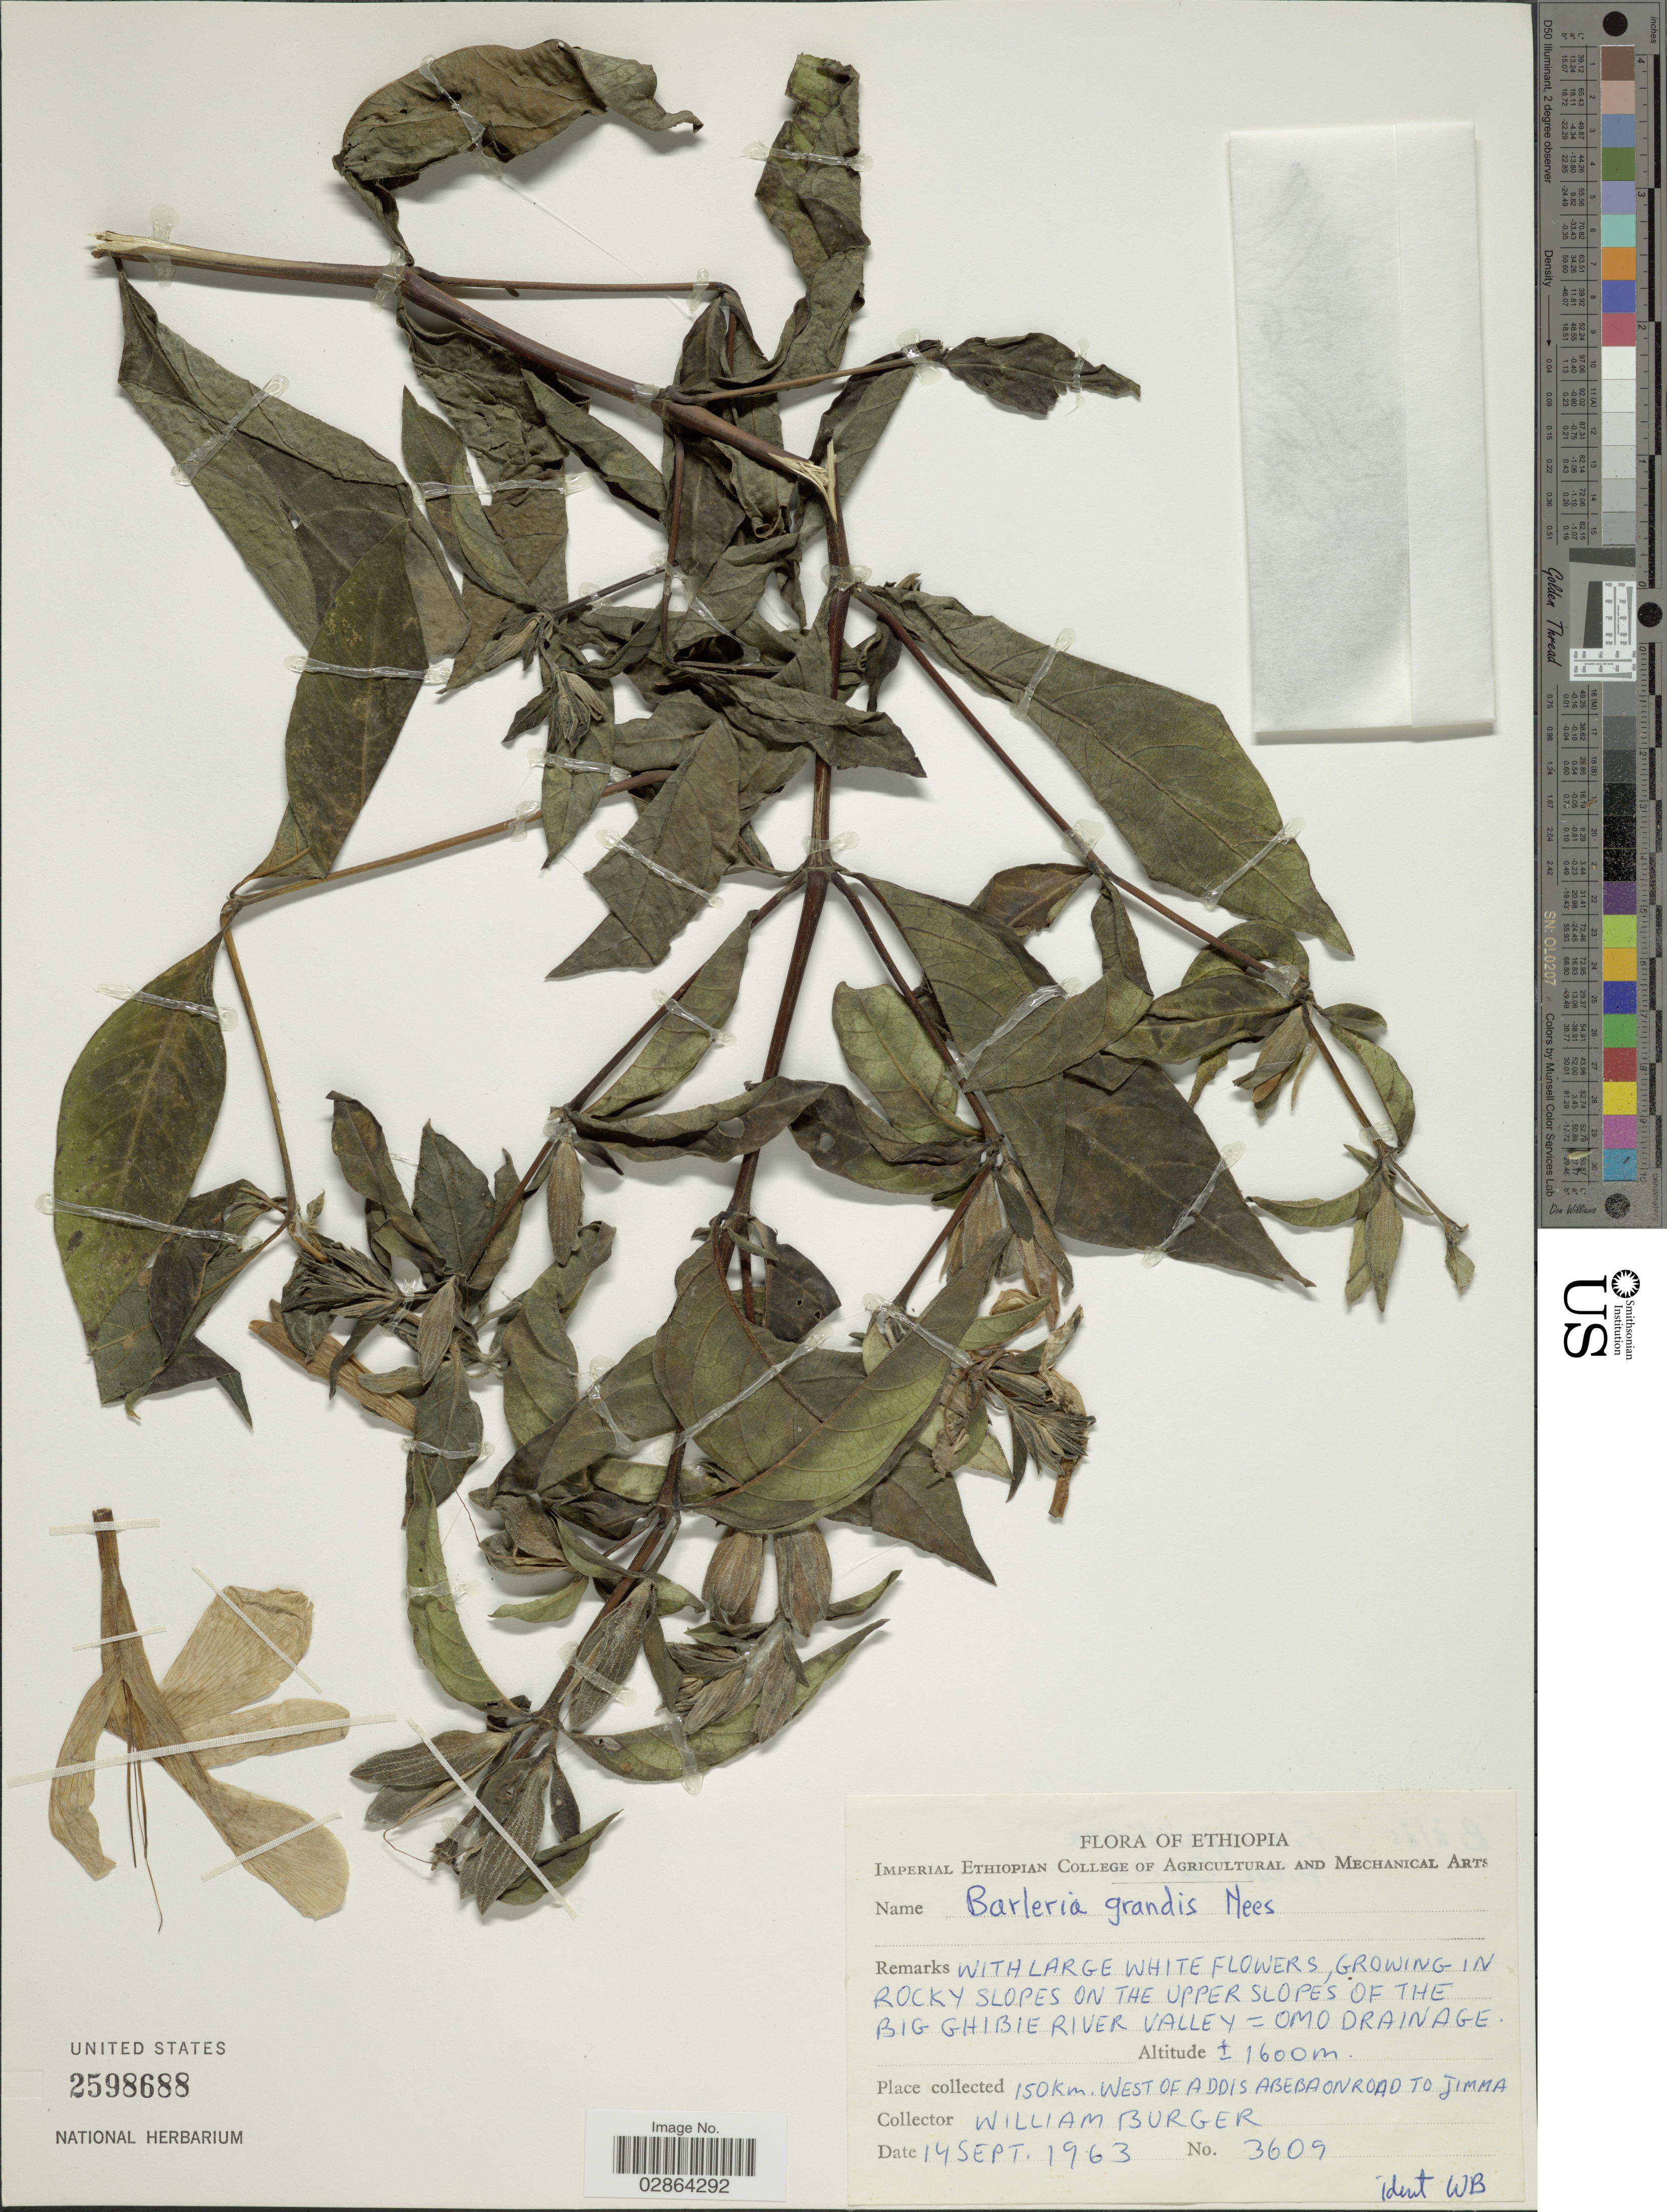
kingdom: Plantae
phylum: Tracheophyta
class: Magnoliopsida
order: Lamiales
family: Acanthaceae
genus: Barleria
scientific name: Barleria grandis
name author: Hochst. ex Nees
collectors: W. Burger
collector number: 3609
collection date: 1963-09-14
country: Ethiopia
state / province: Addis Ababa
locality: Growing in rocky slopes on the upper slopes of the Big Ghibie River Valley = Omo Drainage, 150 Km. west of Addis Abeba on road to Jimma.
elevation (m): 1600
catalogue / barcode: US 2598688